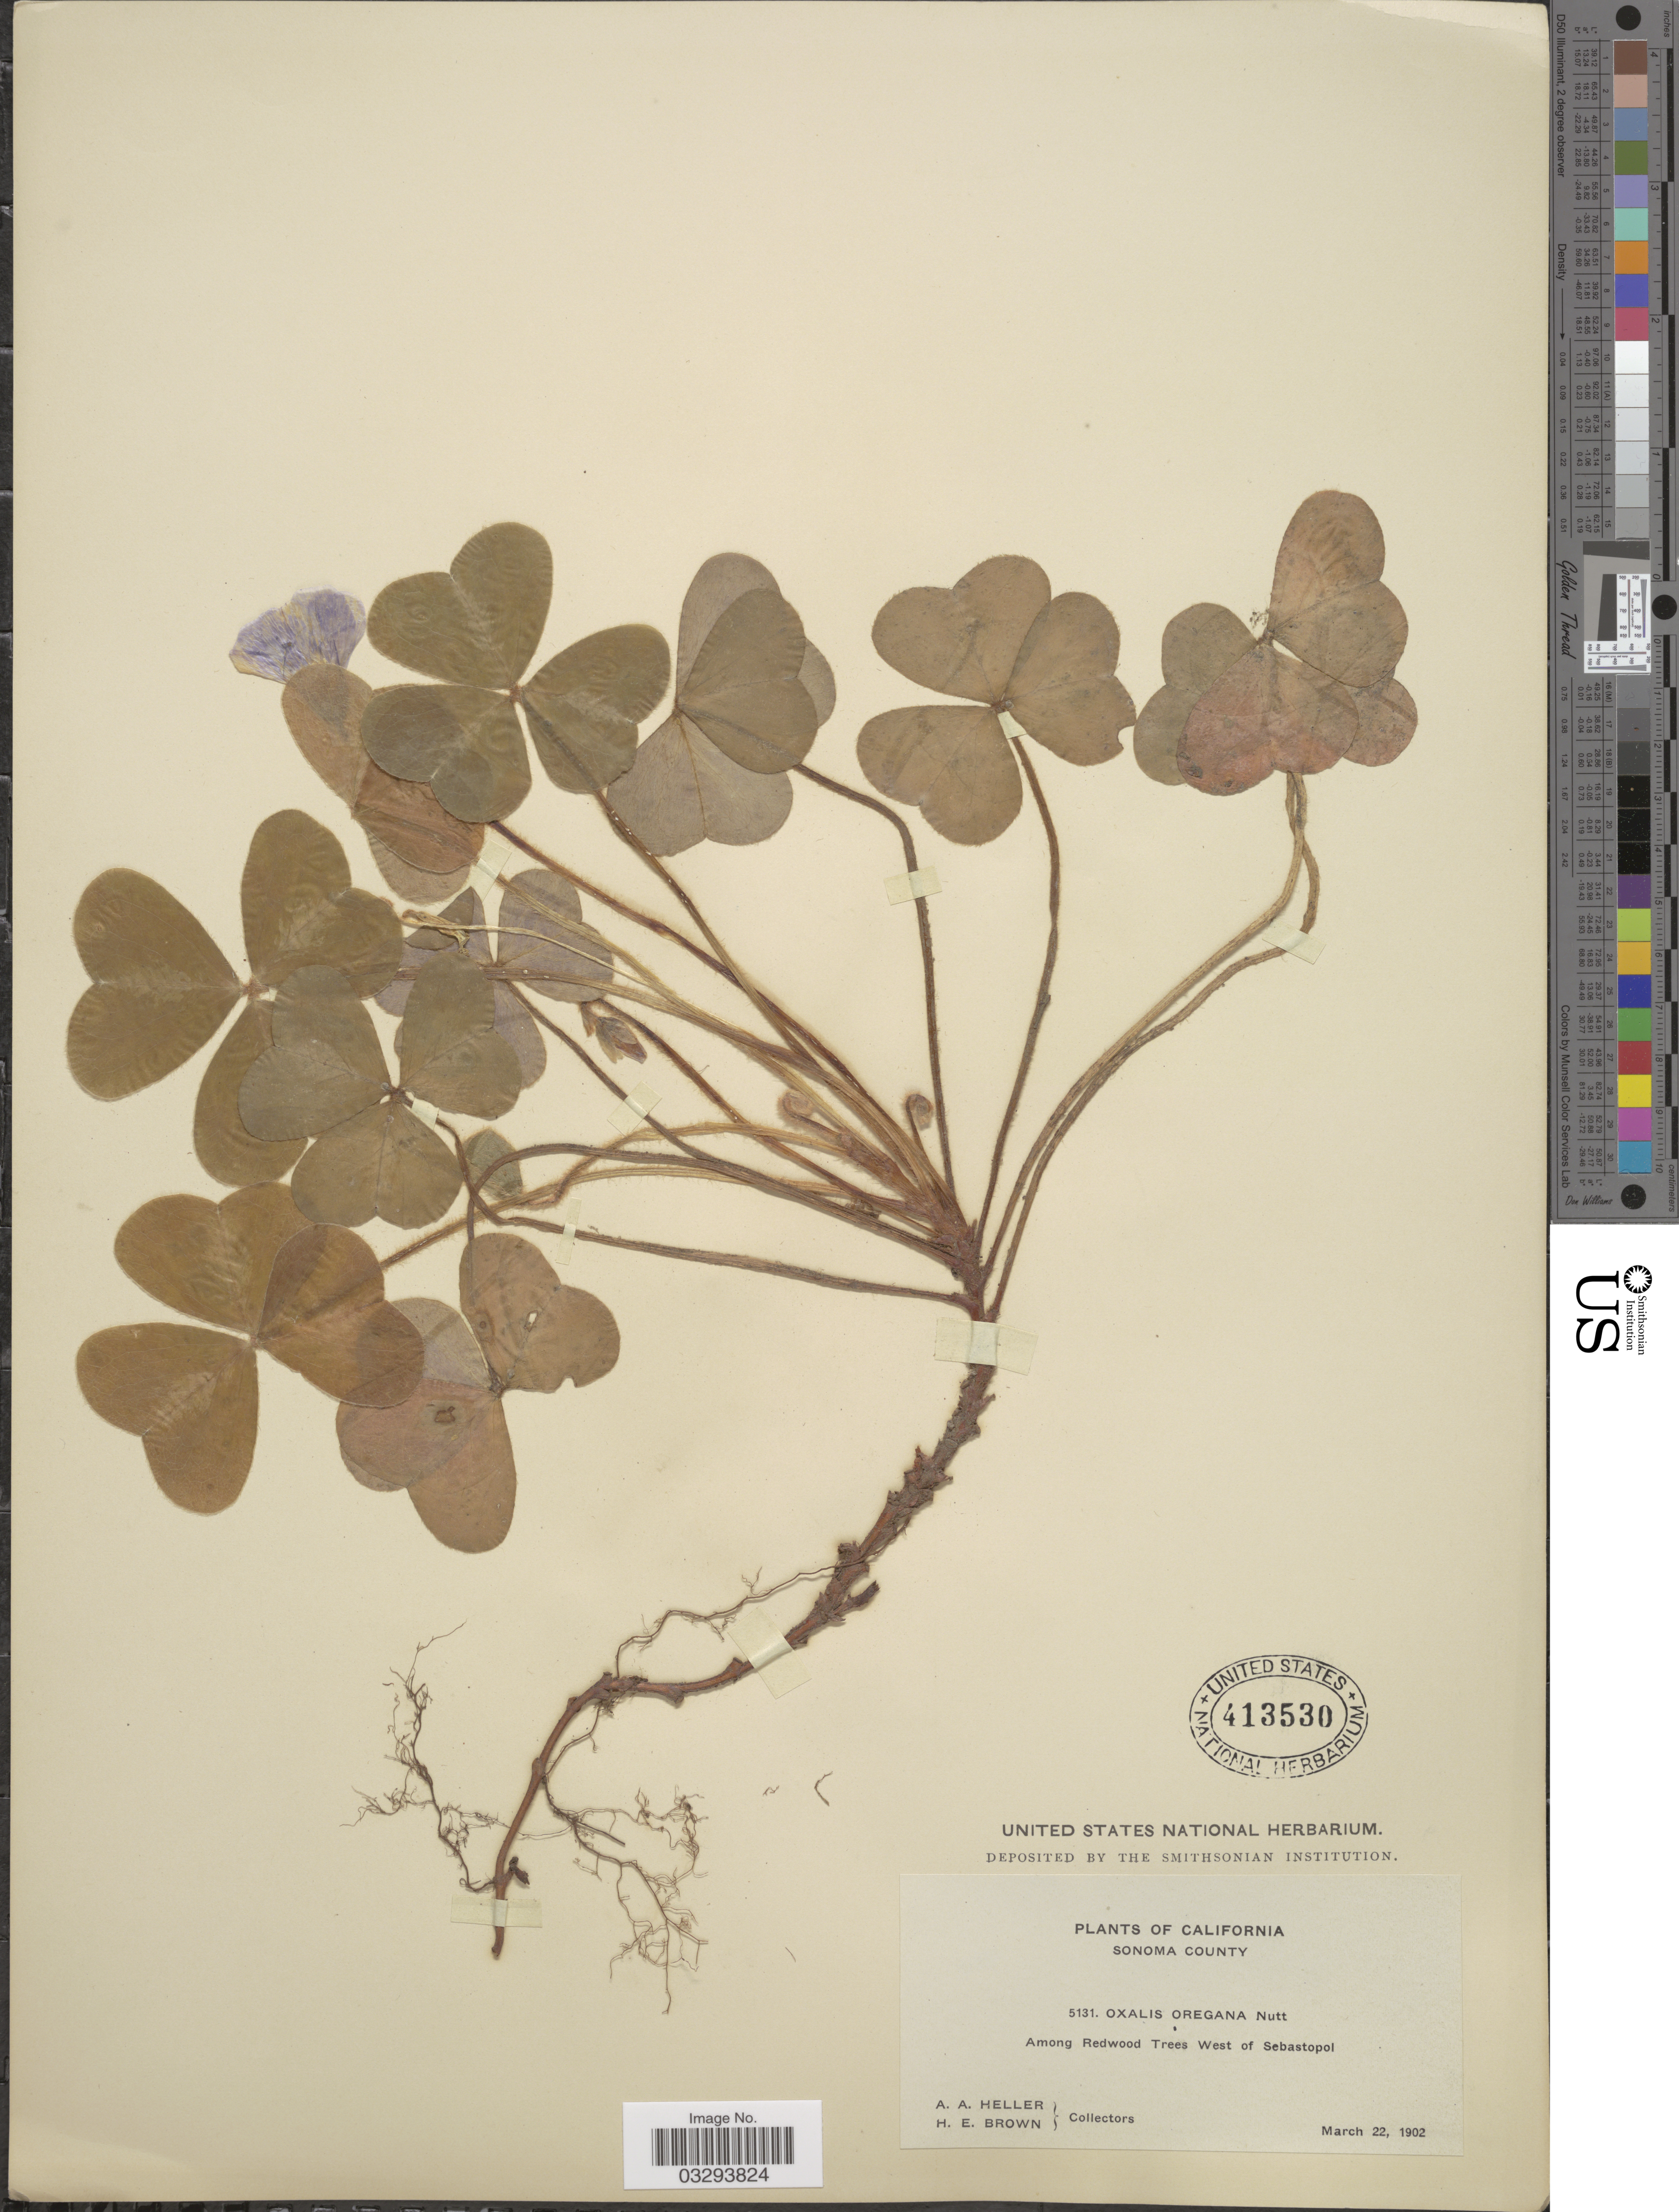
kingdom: Plantae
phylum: Tracheophyta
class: Magnoliopsida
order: Oxalidales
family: Oxalidaceae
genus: Oxalis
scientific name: Oxalis oregana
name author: Nutt.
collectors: A. A. Heller & H. E. Brown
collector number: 5131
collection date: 1902-03-22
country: United States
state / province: California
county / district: Sonoma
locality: Sonoma County. Among Redwood Trees West of Sebastopol.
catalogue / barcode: US 413530